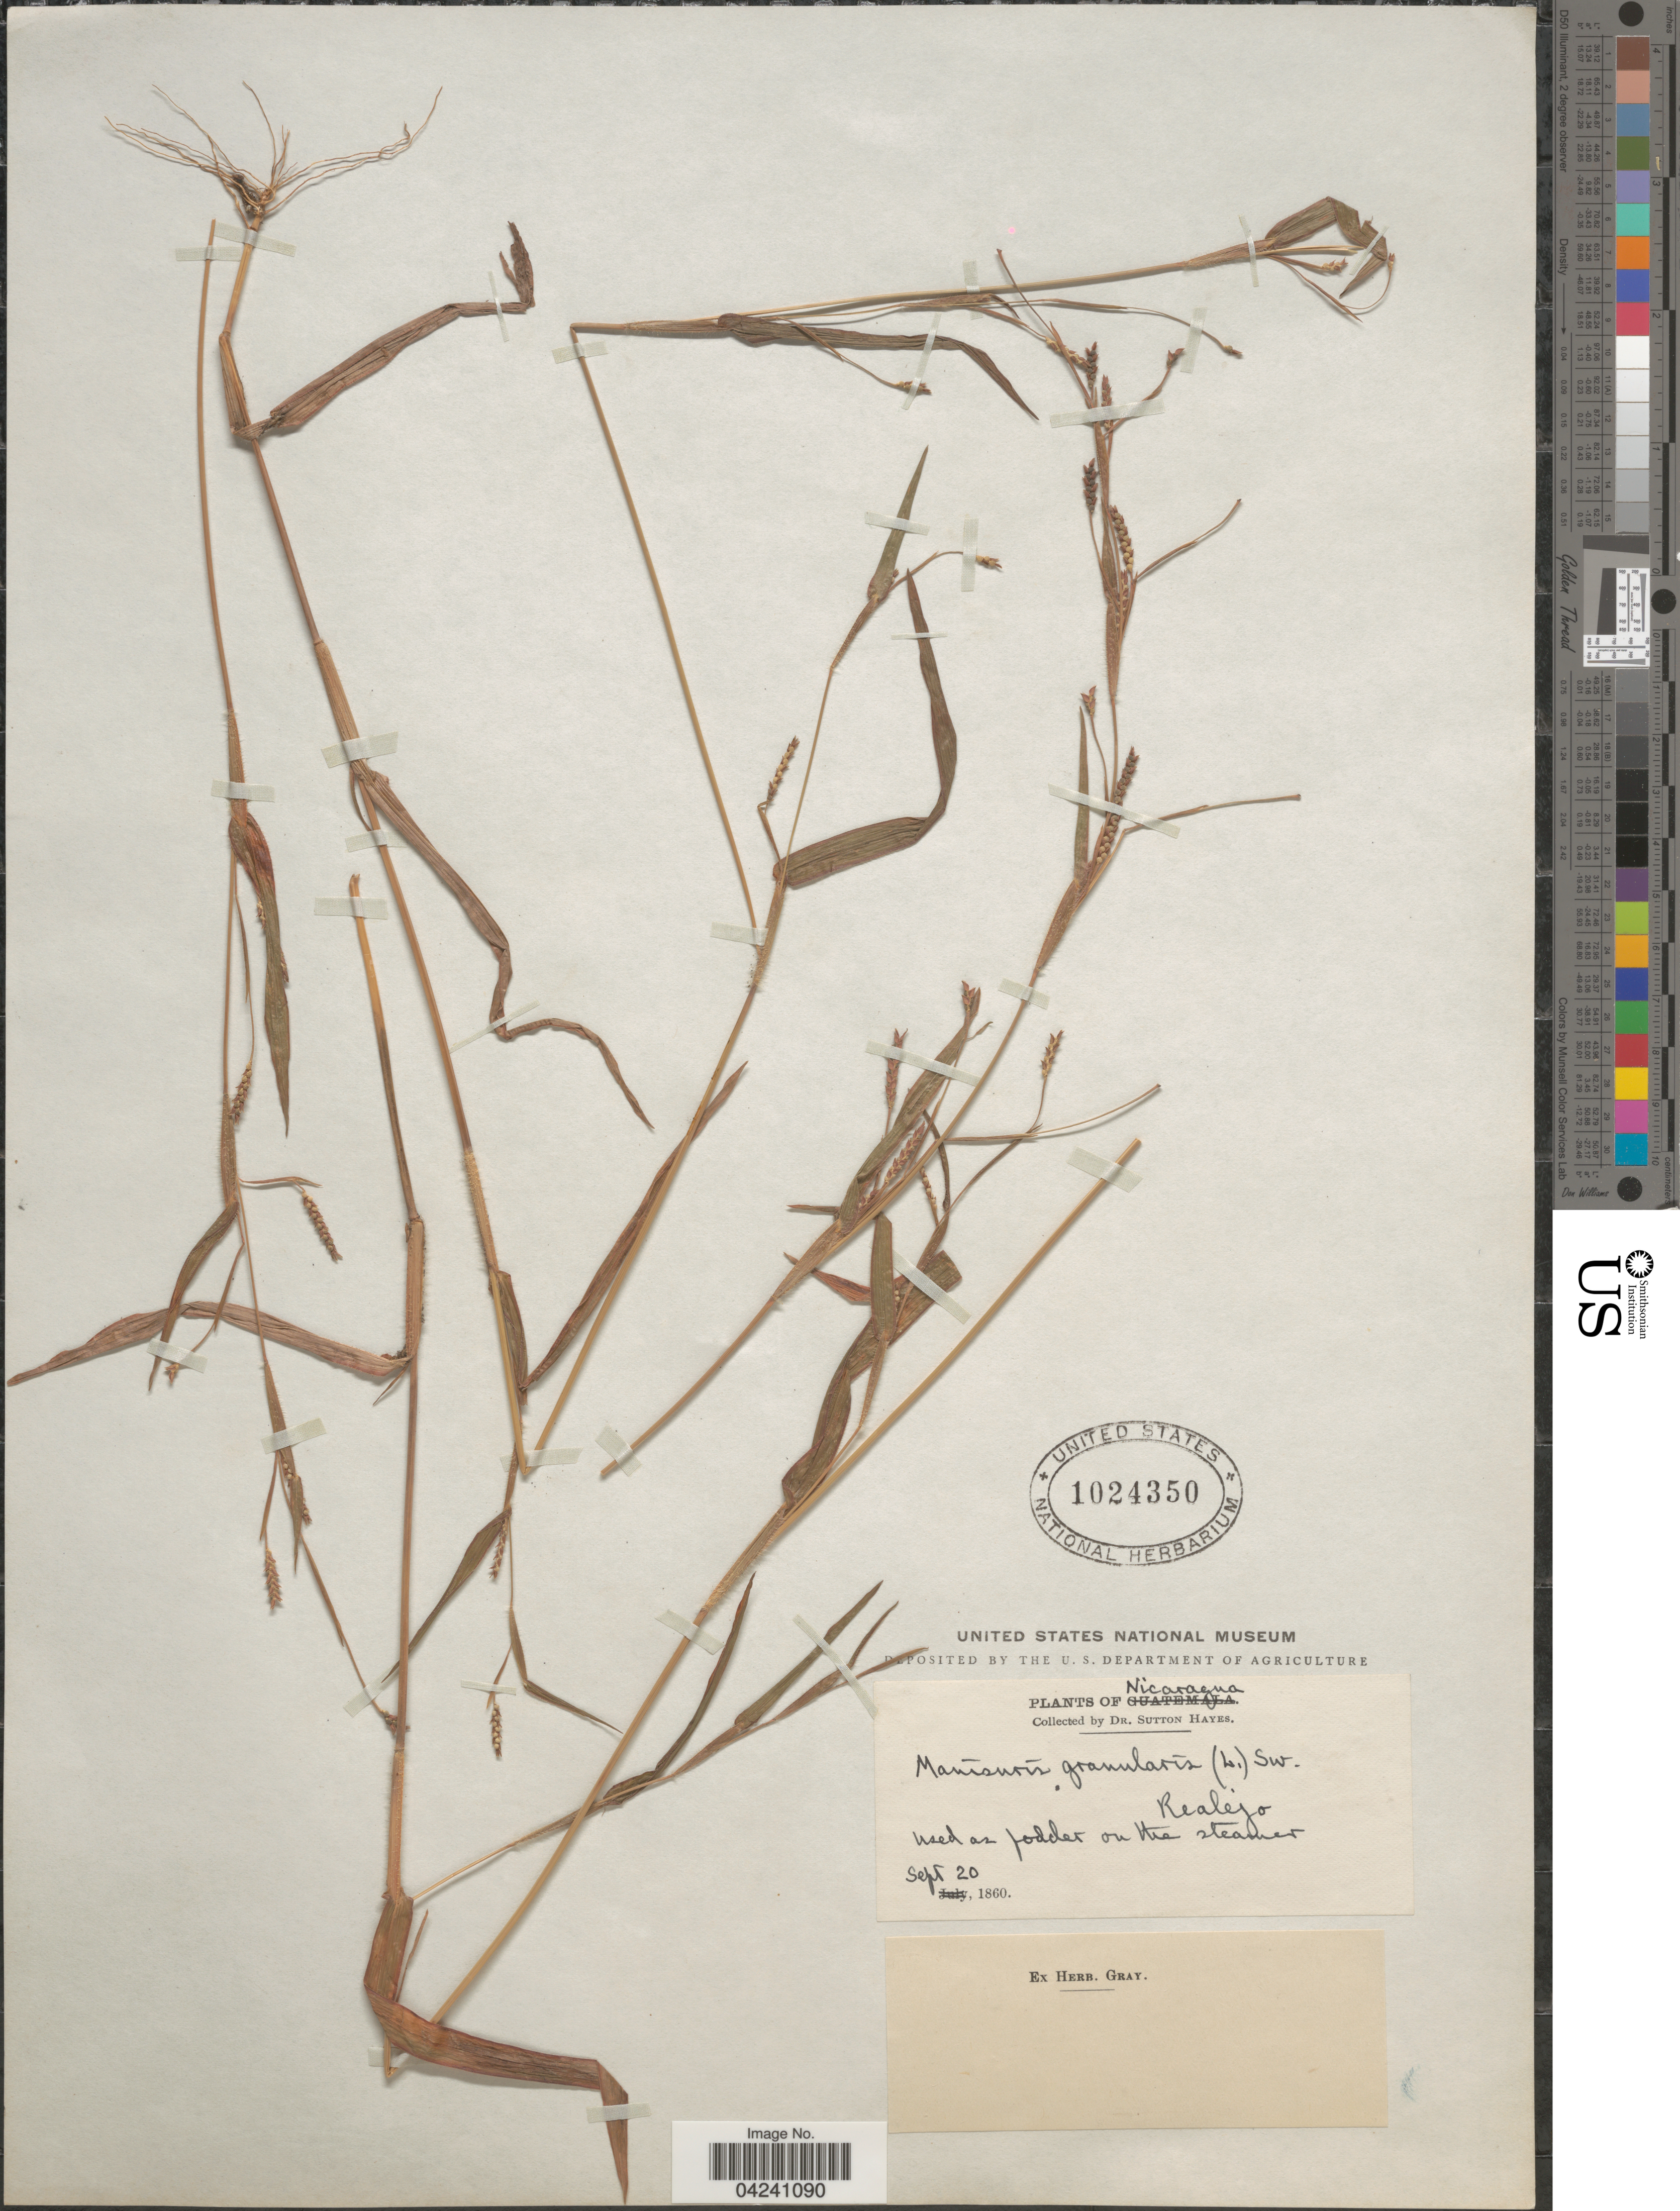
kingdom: Plantae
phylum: Tracheophyta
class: Liliopsida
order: Poales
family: Poaceae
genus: Hackelochloa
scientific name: Hackelochloa granularis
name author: (L.) Kuntze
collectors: S. Hayes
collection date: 1860-09-20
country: Nicaragua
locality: Realejo.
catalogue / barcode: US 1024350